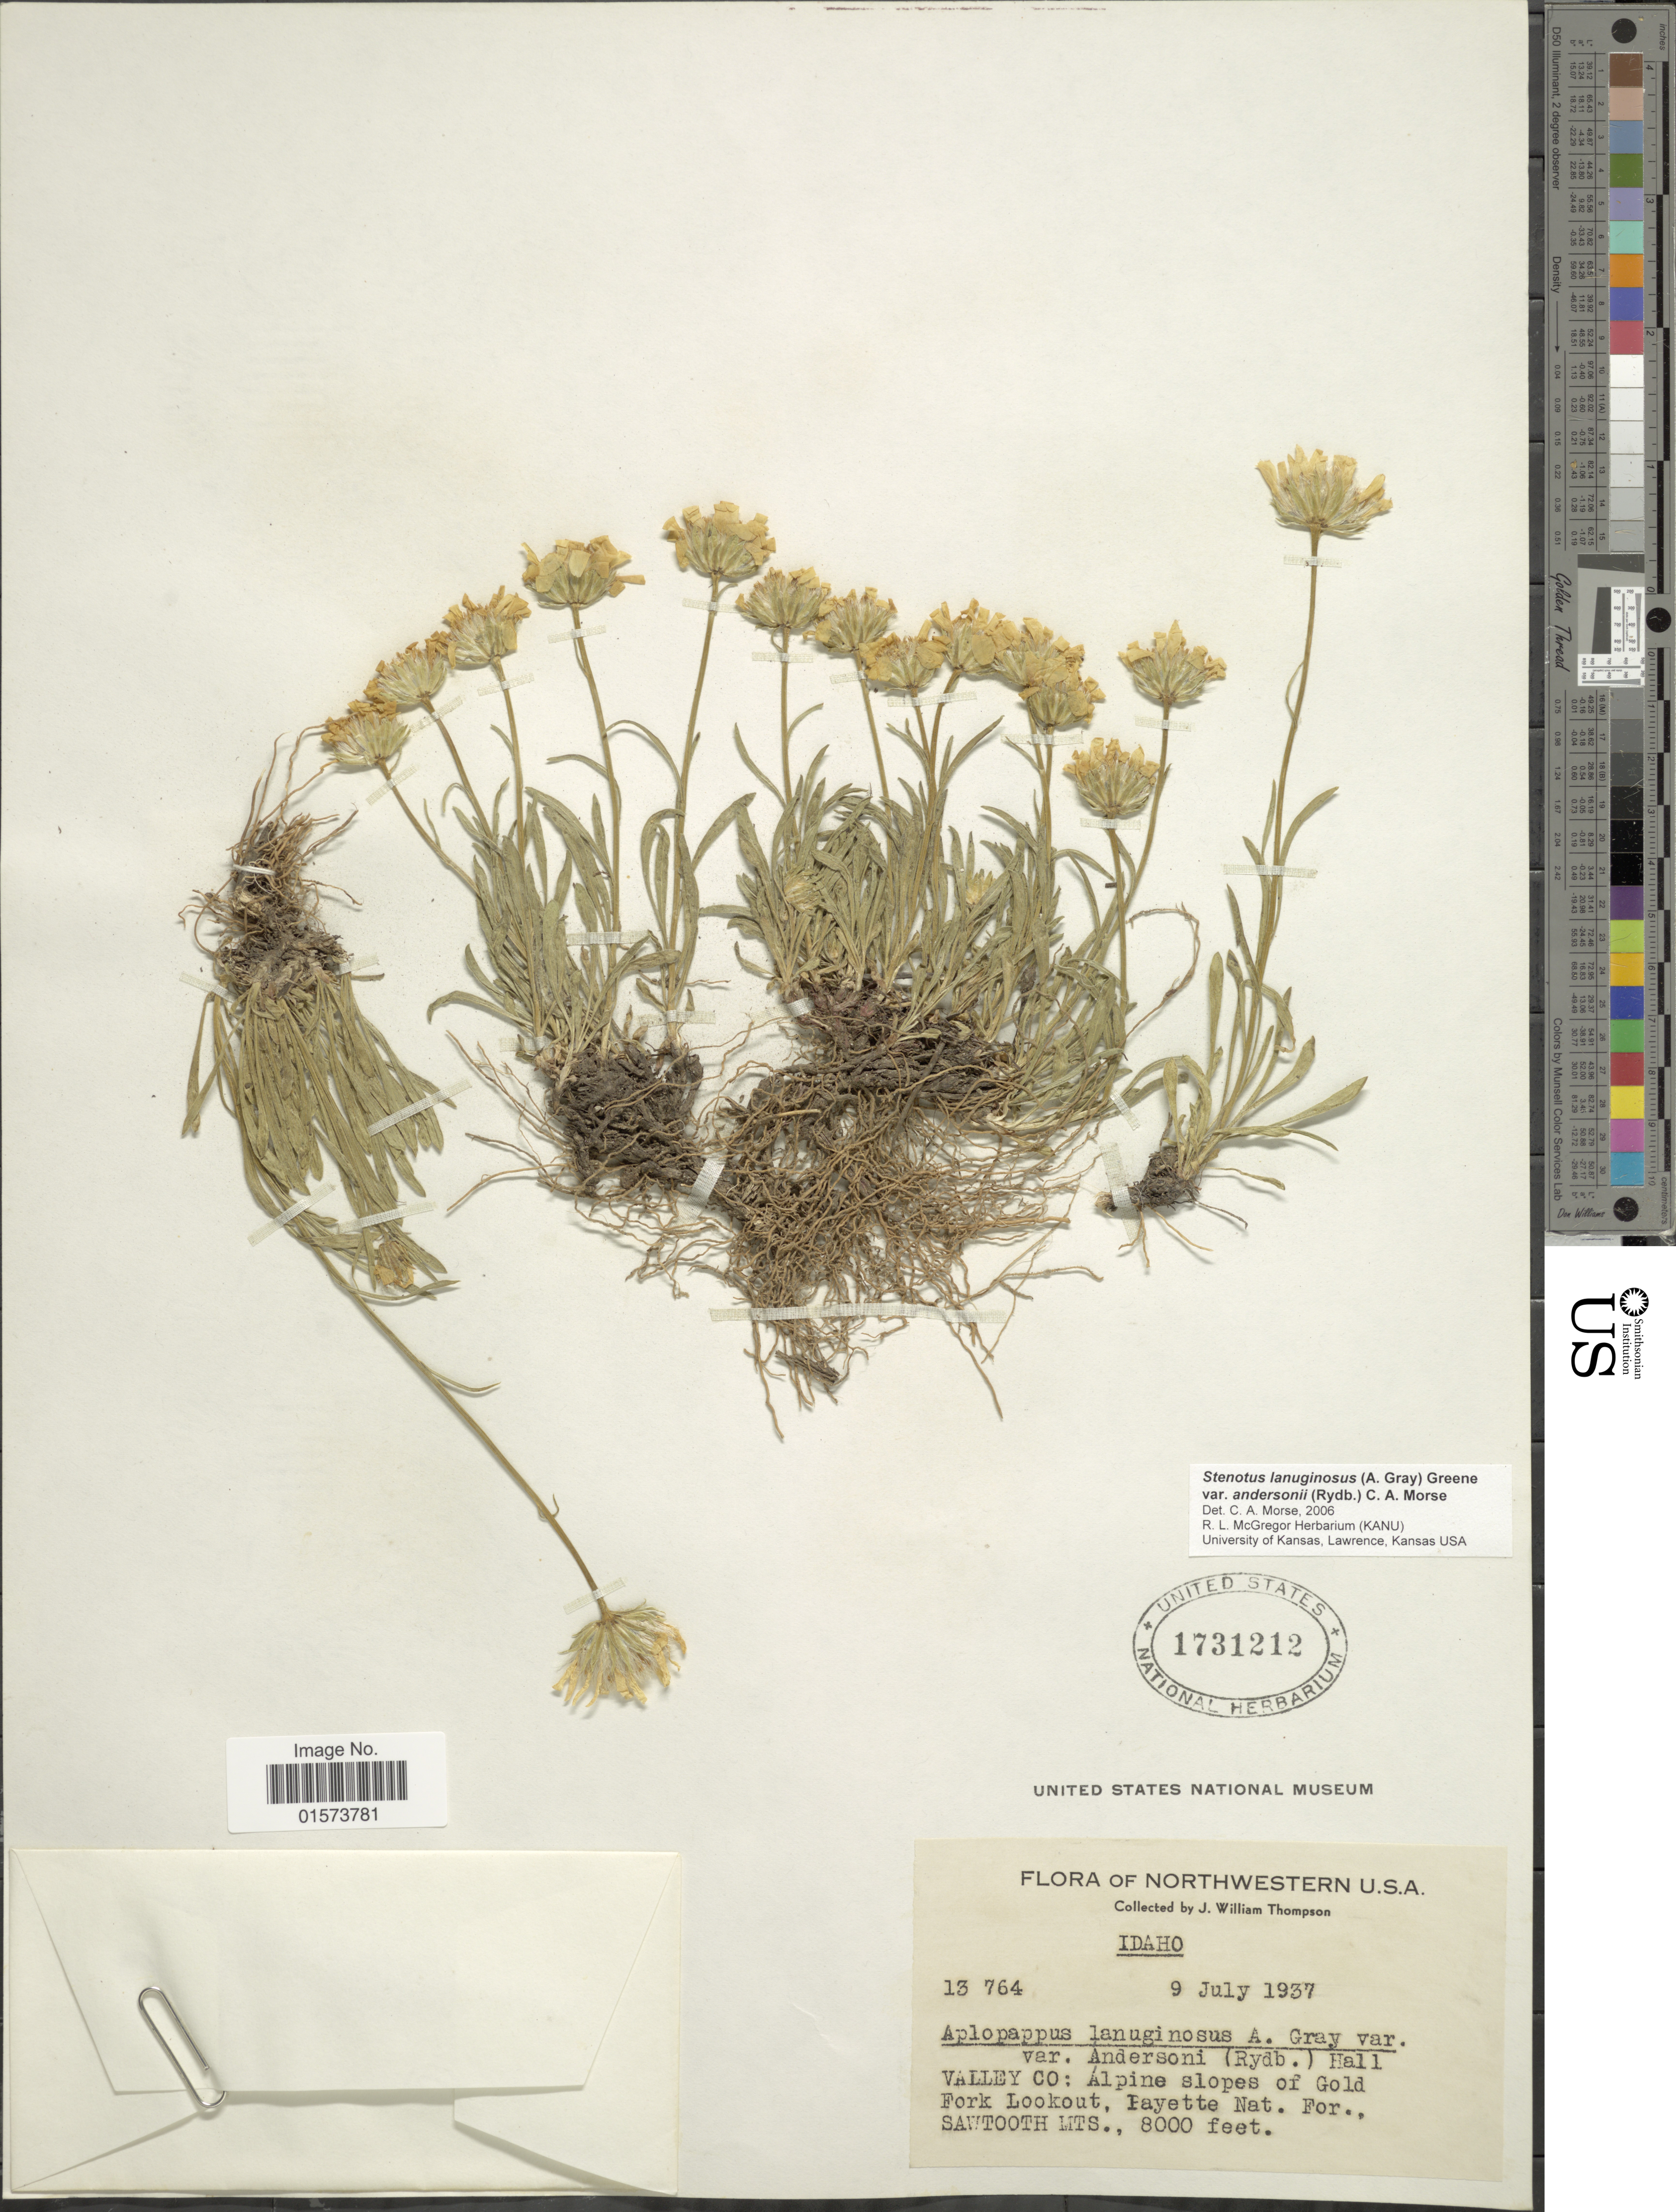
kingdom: Plantae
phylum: Tracheophyta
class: Magnoliopsida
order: Asterales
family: Asteraceae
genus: Stenotus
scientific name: Stenotus lanuginosus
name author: (A. Gray) Greene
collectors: J. W. Thompson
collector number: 13764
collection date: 1937-07-09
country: United States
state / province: Idaho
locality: Valley Co: Alpine slopes of Gold Fork Lookout, Payette Nat. For., Sawtooth Mts.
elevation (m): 2438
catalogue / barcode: US 1731212